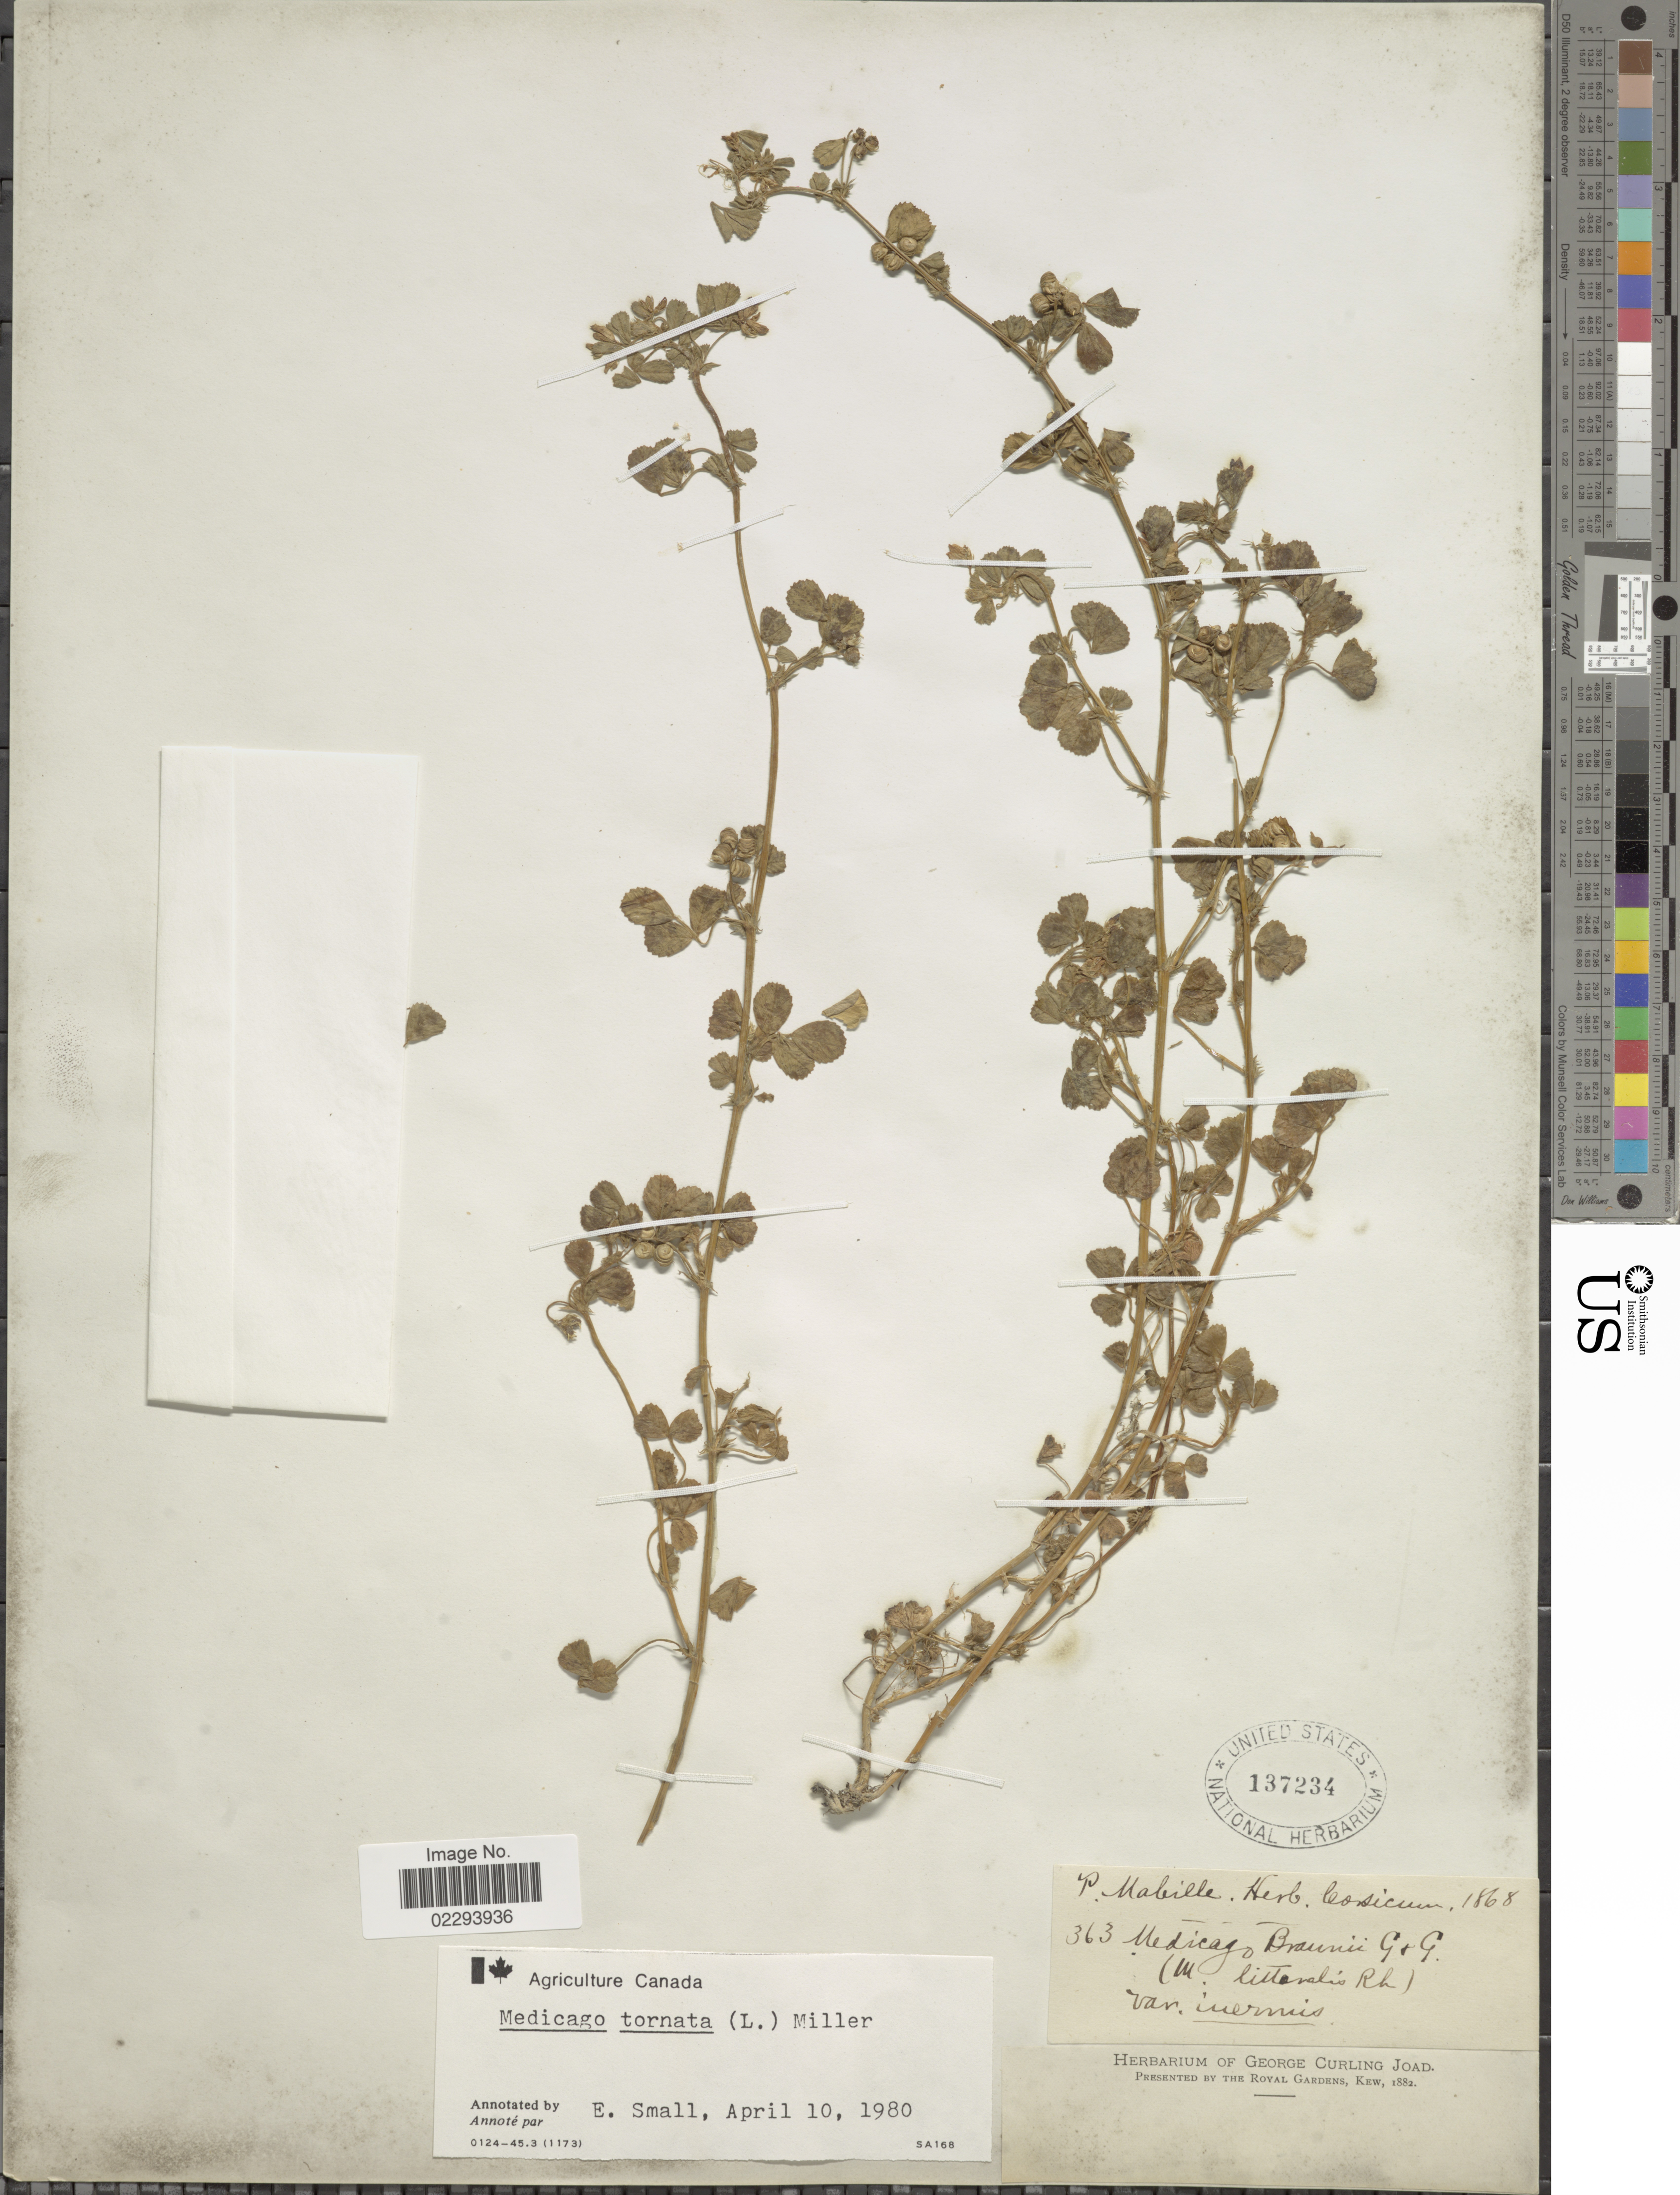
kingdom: Plantae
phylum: Tracheophyta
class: Magnoliopsida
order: Fabales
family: Fabaceae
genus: Medicago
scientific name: Medicago tornata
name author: (L.) Mill.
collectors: P. Mabille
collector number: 363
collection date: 1868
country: France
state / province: Corsica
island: Corse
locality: Corsica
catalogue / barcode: US 137234